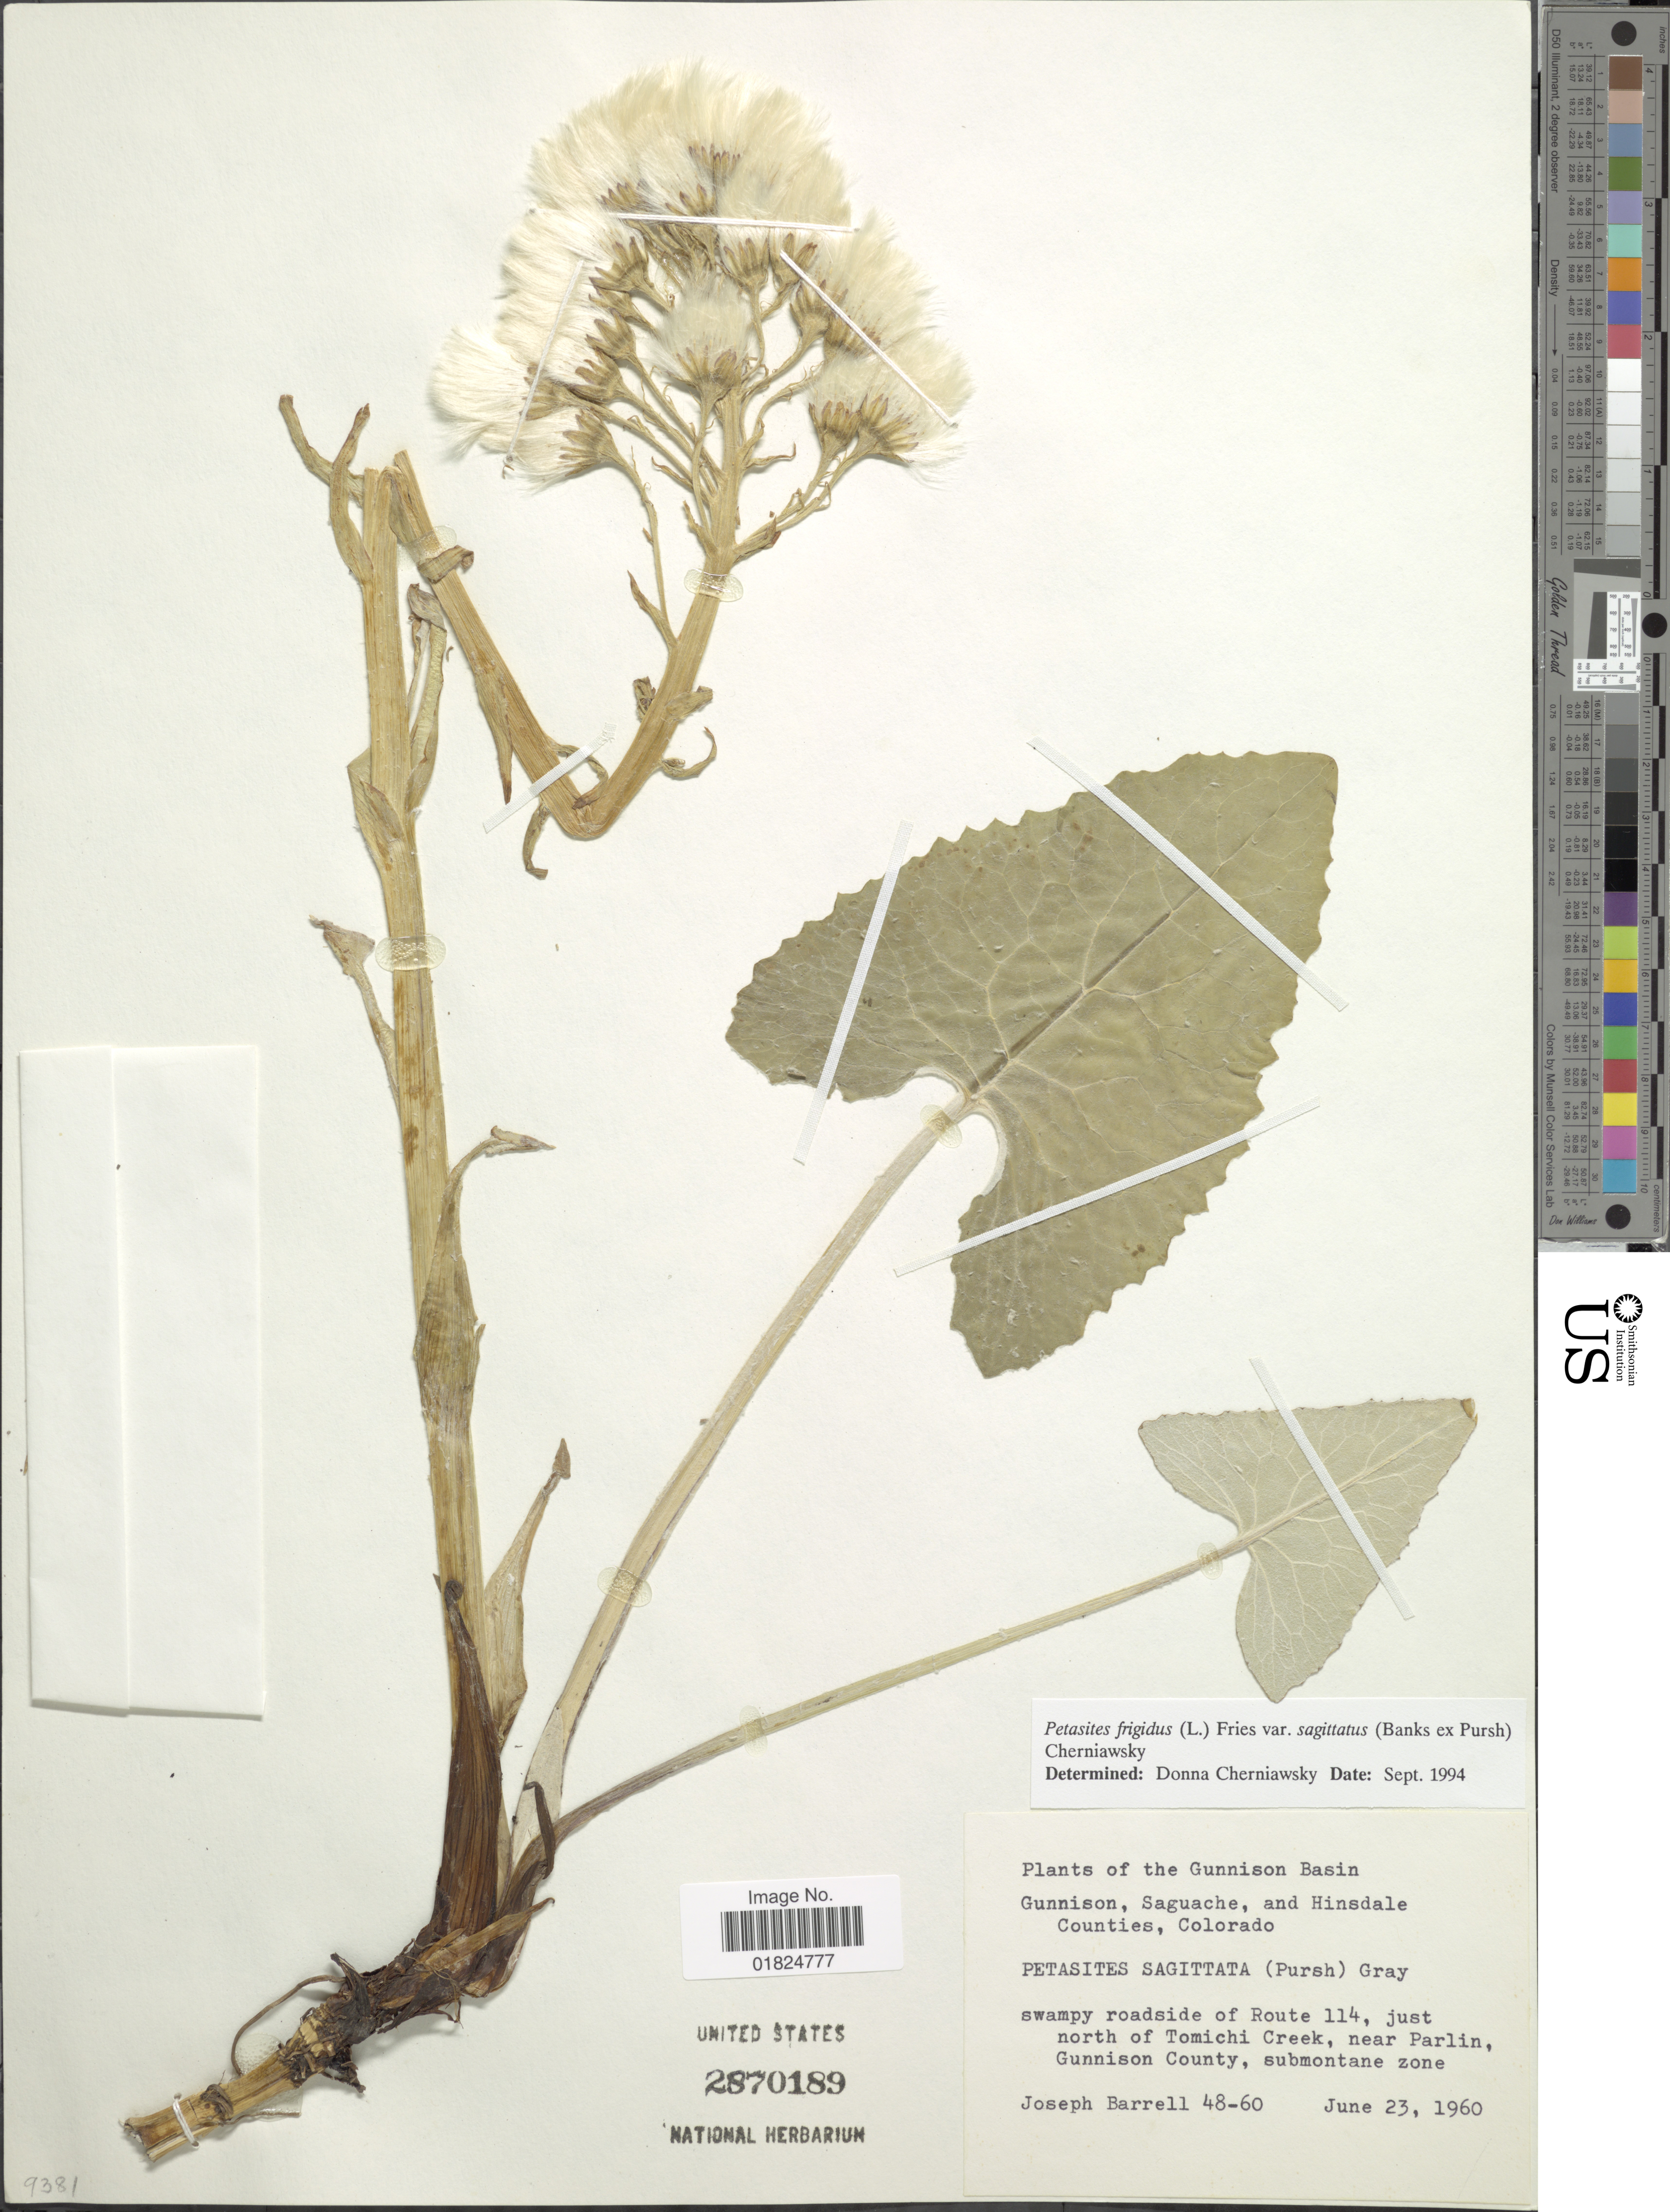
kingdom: Plantae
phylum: Tracheophyta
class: Magnoliopsida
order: Asterales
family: Asteraceae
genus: Petasites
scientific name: Petasites frigidus var. sagittatus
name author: (Banks ex Pursh) Cherniawsky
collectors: J. Barrell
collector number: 48-60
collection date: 1960-06-23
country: United States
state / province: Colorado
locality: Gunnison, Saguache, and Hinsdale Counties, Colorado. swampy roadside of Route 114, just north of Tomichi Creek, near Parlin, Gunnison County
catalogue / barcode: US 2870189